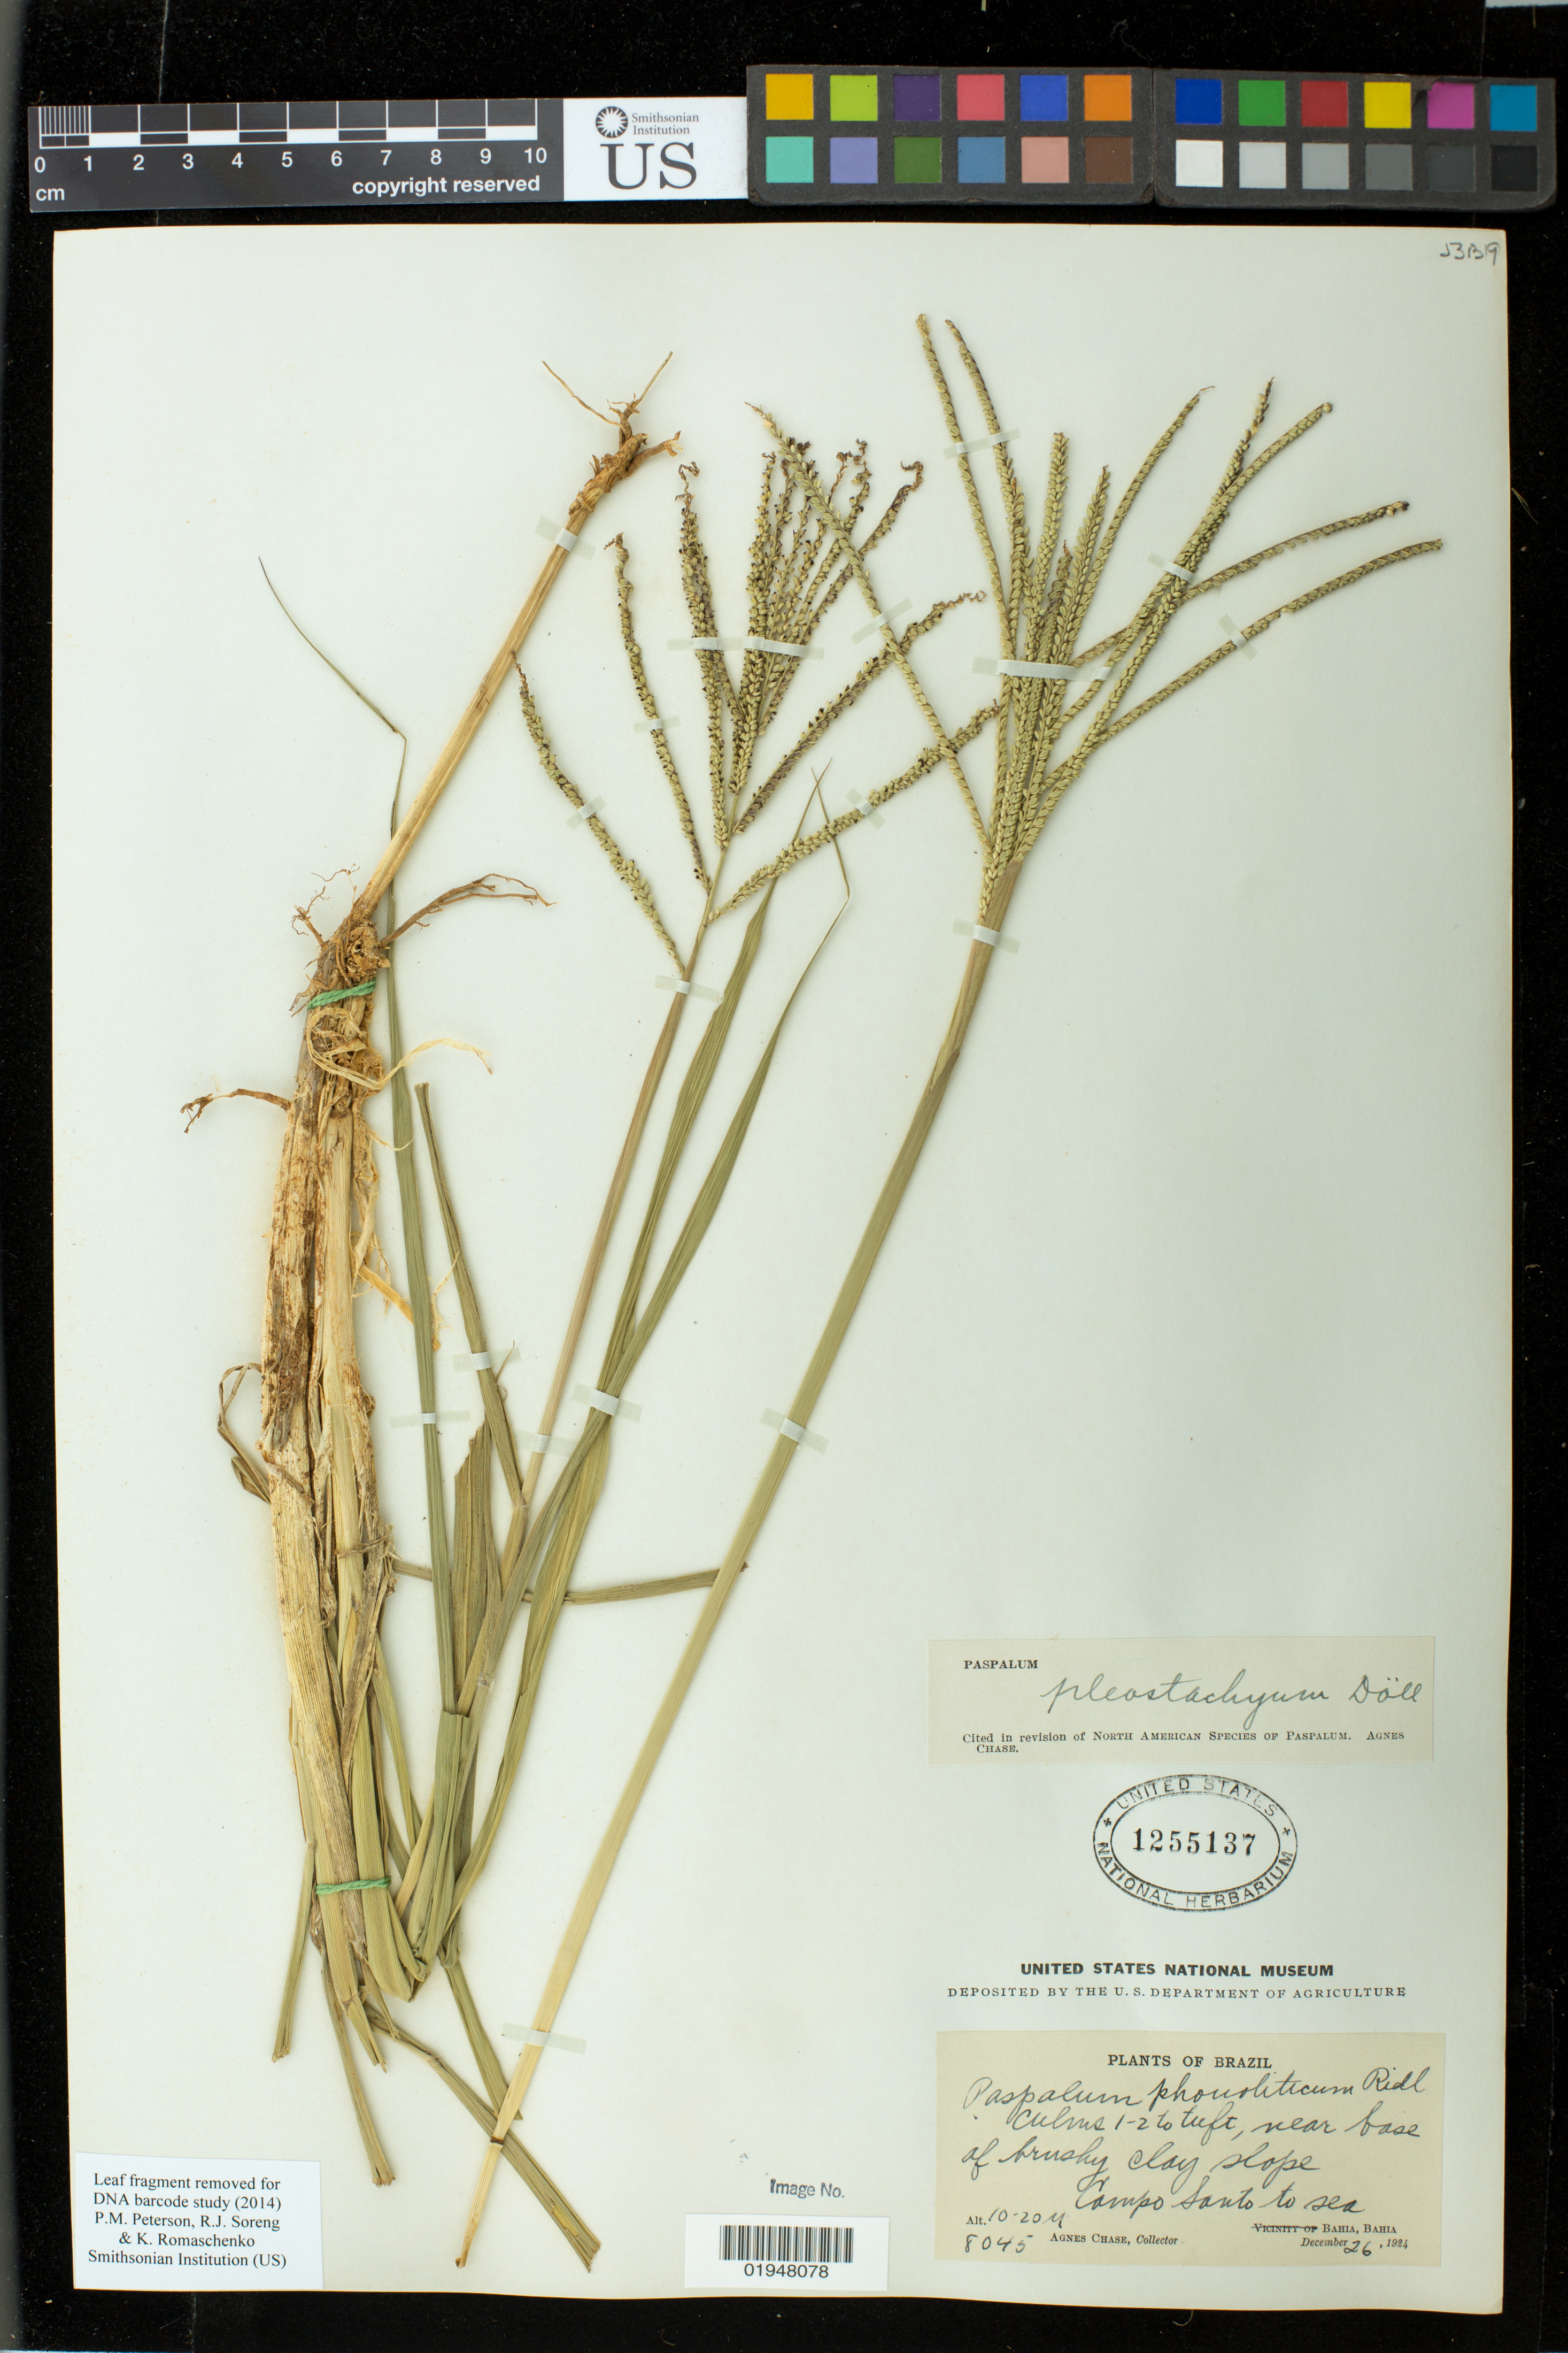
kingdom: Plantae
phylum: Tracheophyta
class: Liliopsida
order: Poales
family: Poaceae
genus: Paspalum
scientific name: Paspalum pleostachyum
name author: Döll in Mart.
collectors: A. Chase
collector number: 8045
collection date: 1924-12-26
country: Brazil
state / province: Bahia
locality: Campo Santo to sea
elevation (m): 10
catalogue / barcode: US 1255137